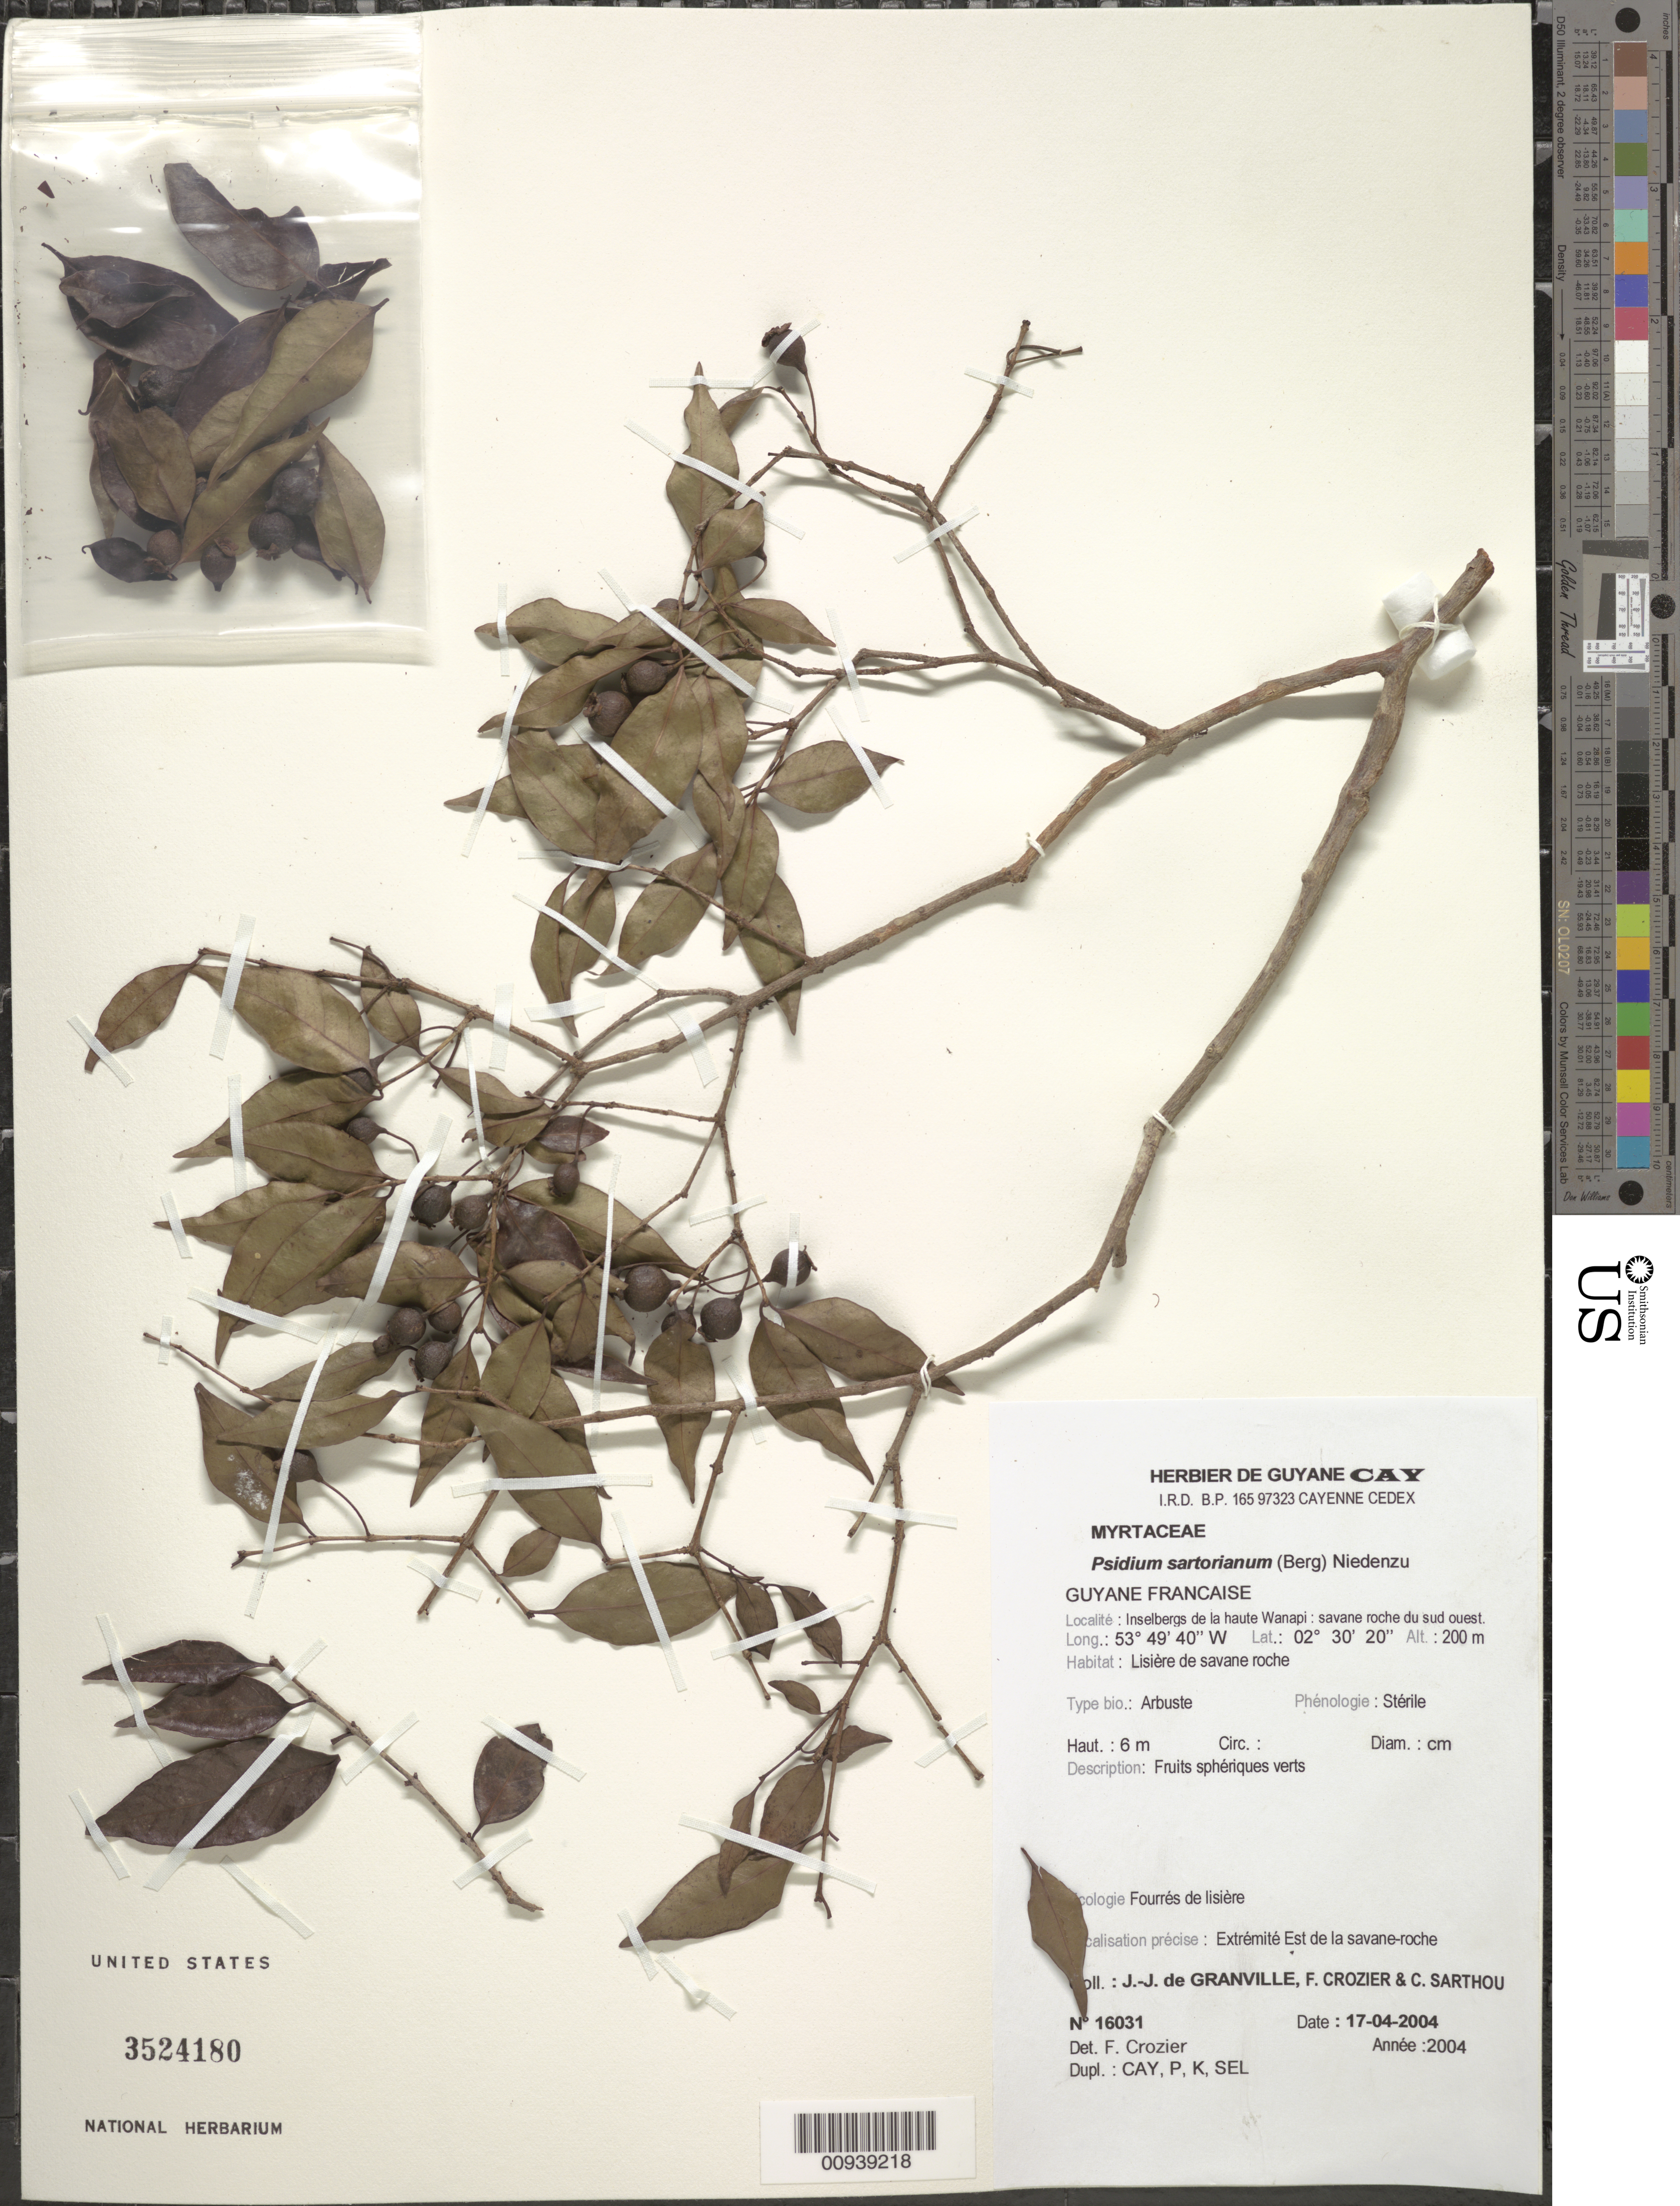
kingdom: Plantae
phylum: Tracheophyta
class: Magnoliopsida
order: Myrtales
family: Myrtaceae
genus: Psidium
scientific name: Psidium sartorianum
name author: (O. Berg) Nied.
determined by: Crozier, F.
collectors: J.-J. de Granville, F. Crozier & C. Sarthou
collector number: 16031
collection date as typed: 17-Apr-04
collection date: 2004-04-17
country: French Guiana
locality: Inselbergs de la haute Wanapi, extremite est, savane roche du sud ouest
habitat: Lisière de savane roche; fourres de lisiere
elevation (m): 200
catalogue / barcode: US 3524180